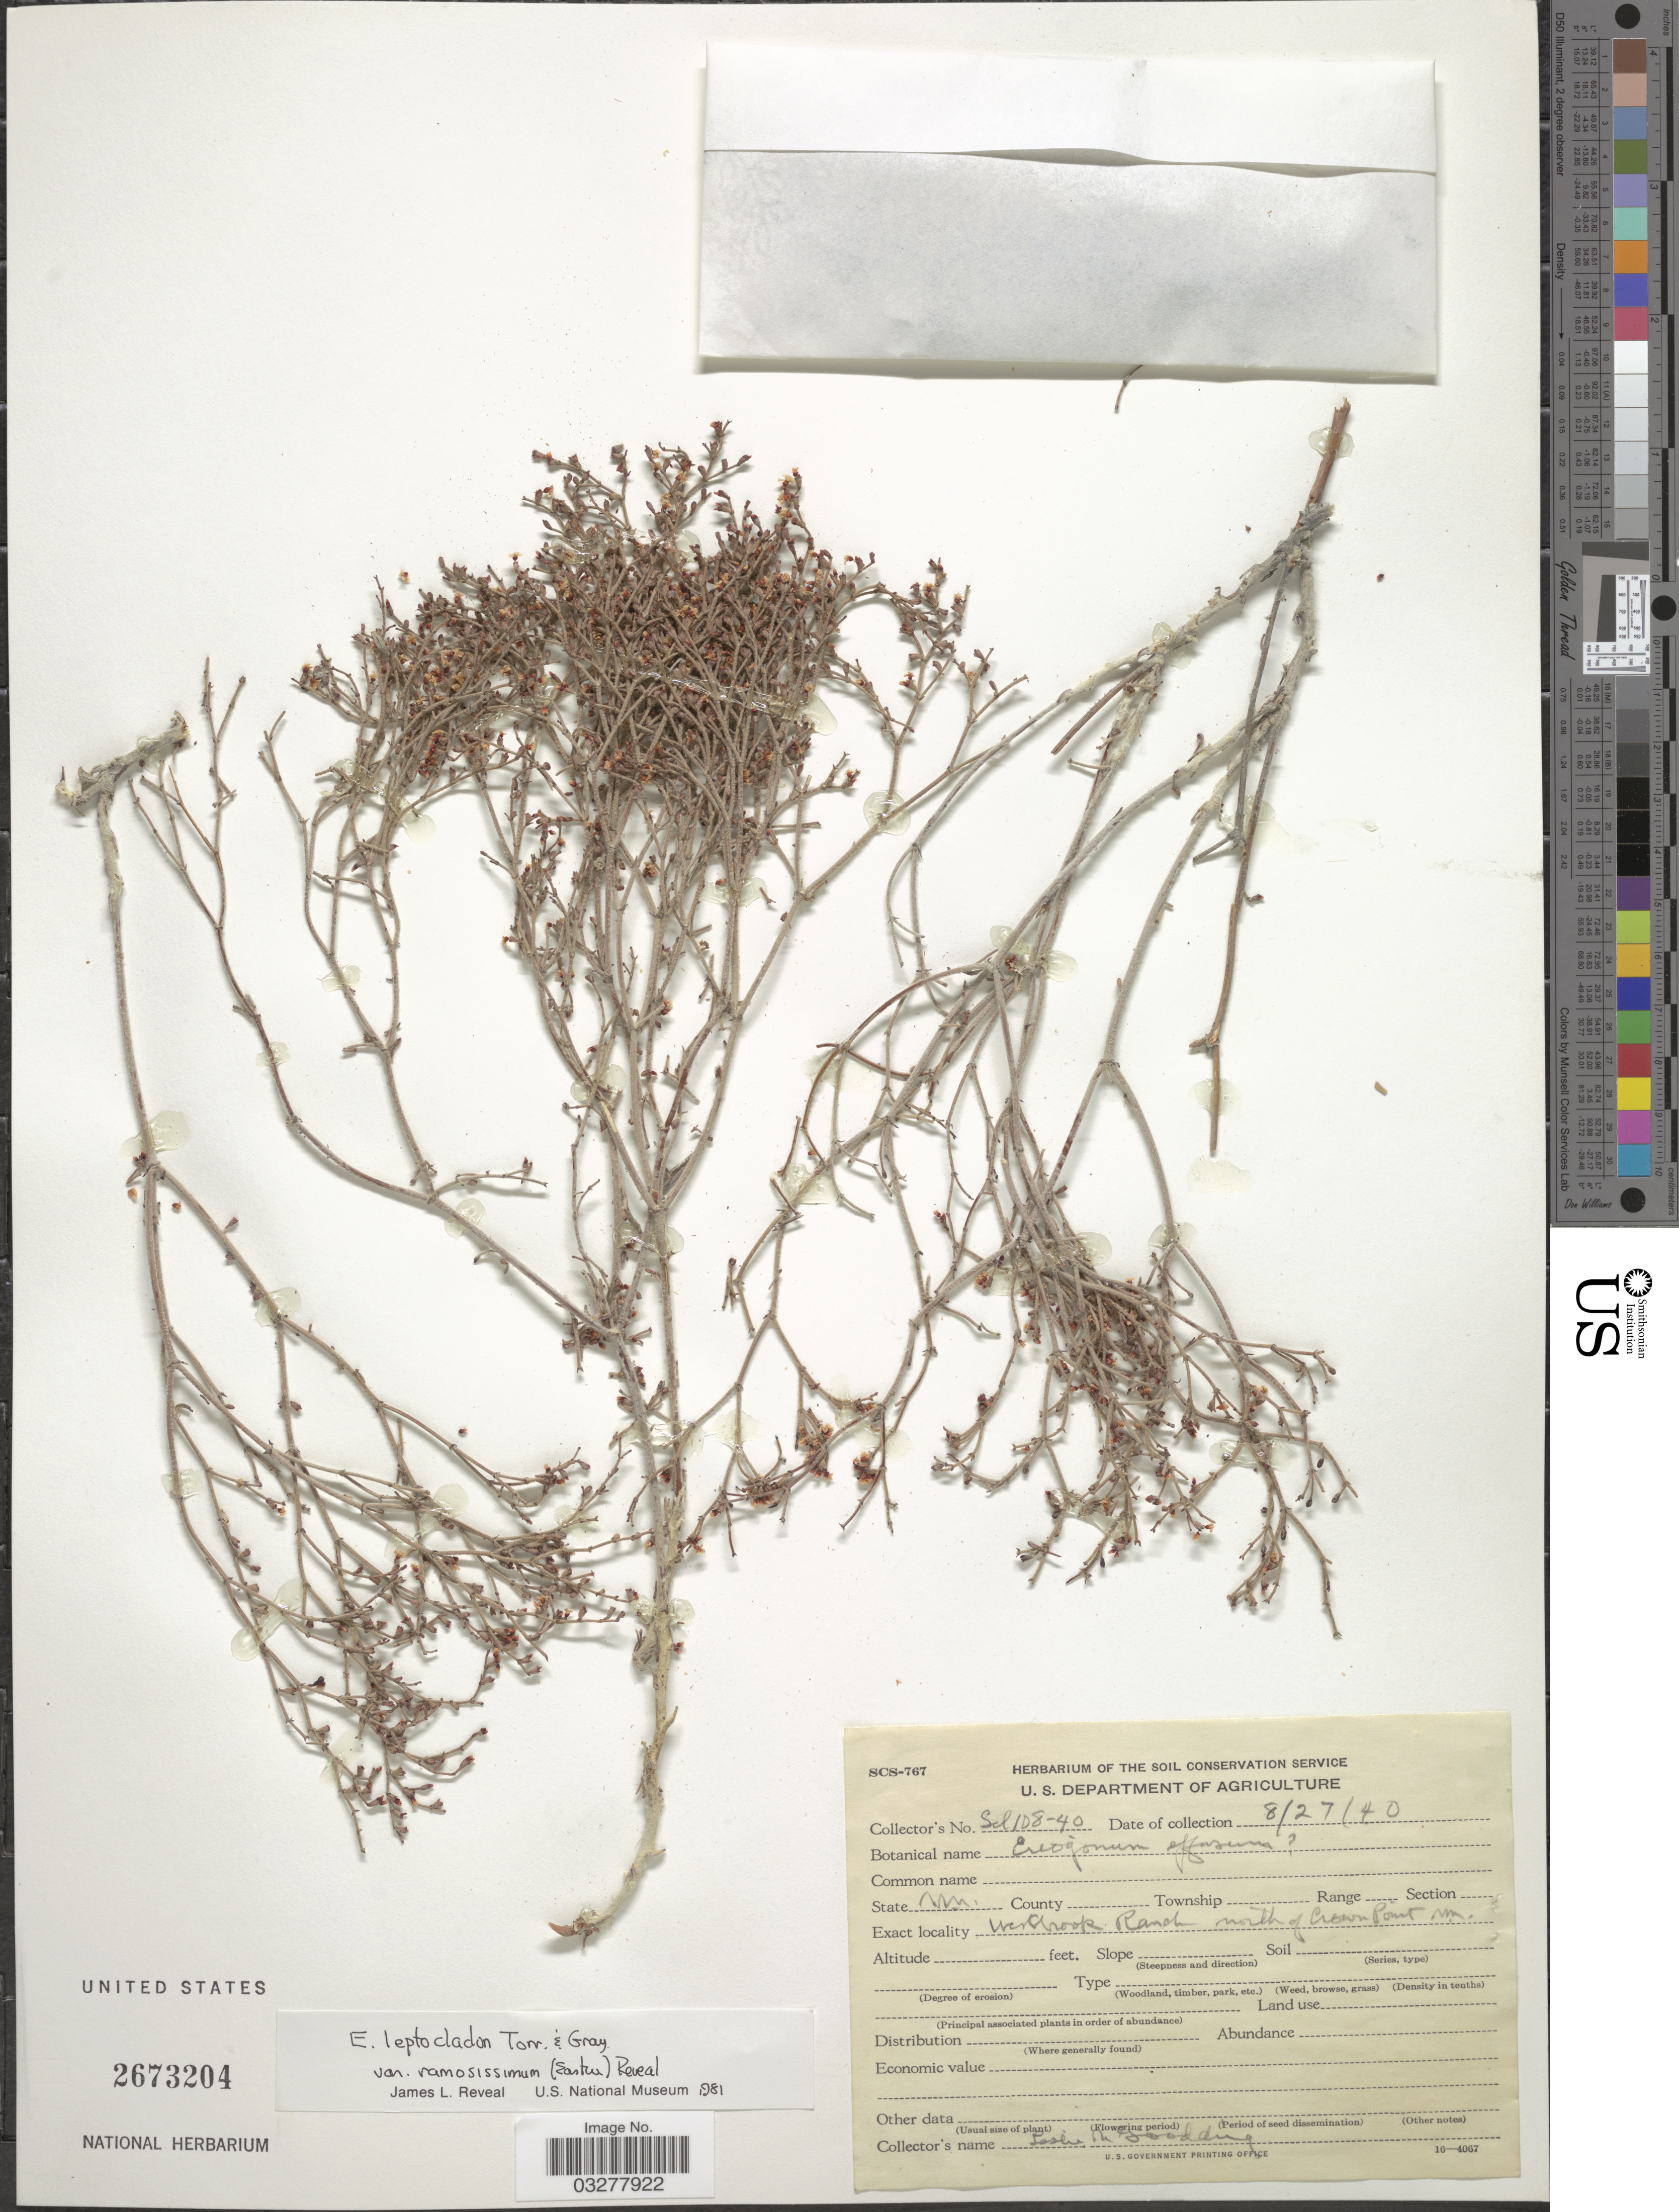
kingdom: Plantae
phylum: Tracheophyta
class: Magnoliopsida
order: Caryophyllales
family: Polygonaceae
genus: Eriogonum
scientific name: Eriogonum leptocladon var. ramosissimum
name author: (Eastw.) Reveal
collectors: L. N. Goodding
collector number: Scl108-40*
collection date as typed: Transcribed d/m/y: 27/8/40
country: United States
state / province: New Mexico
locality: Westbrook Ranch north of Crown Point.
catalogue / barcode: US 2673204